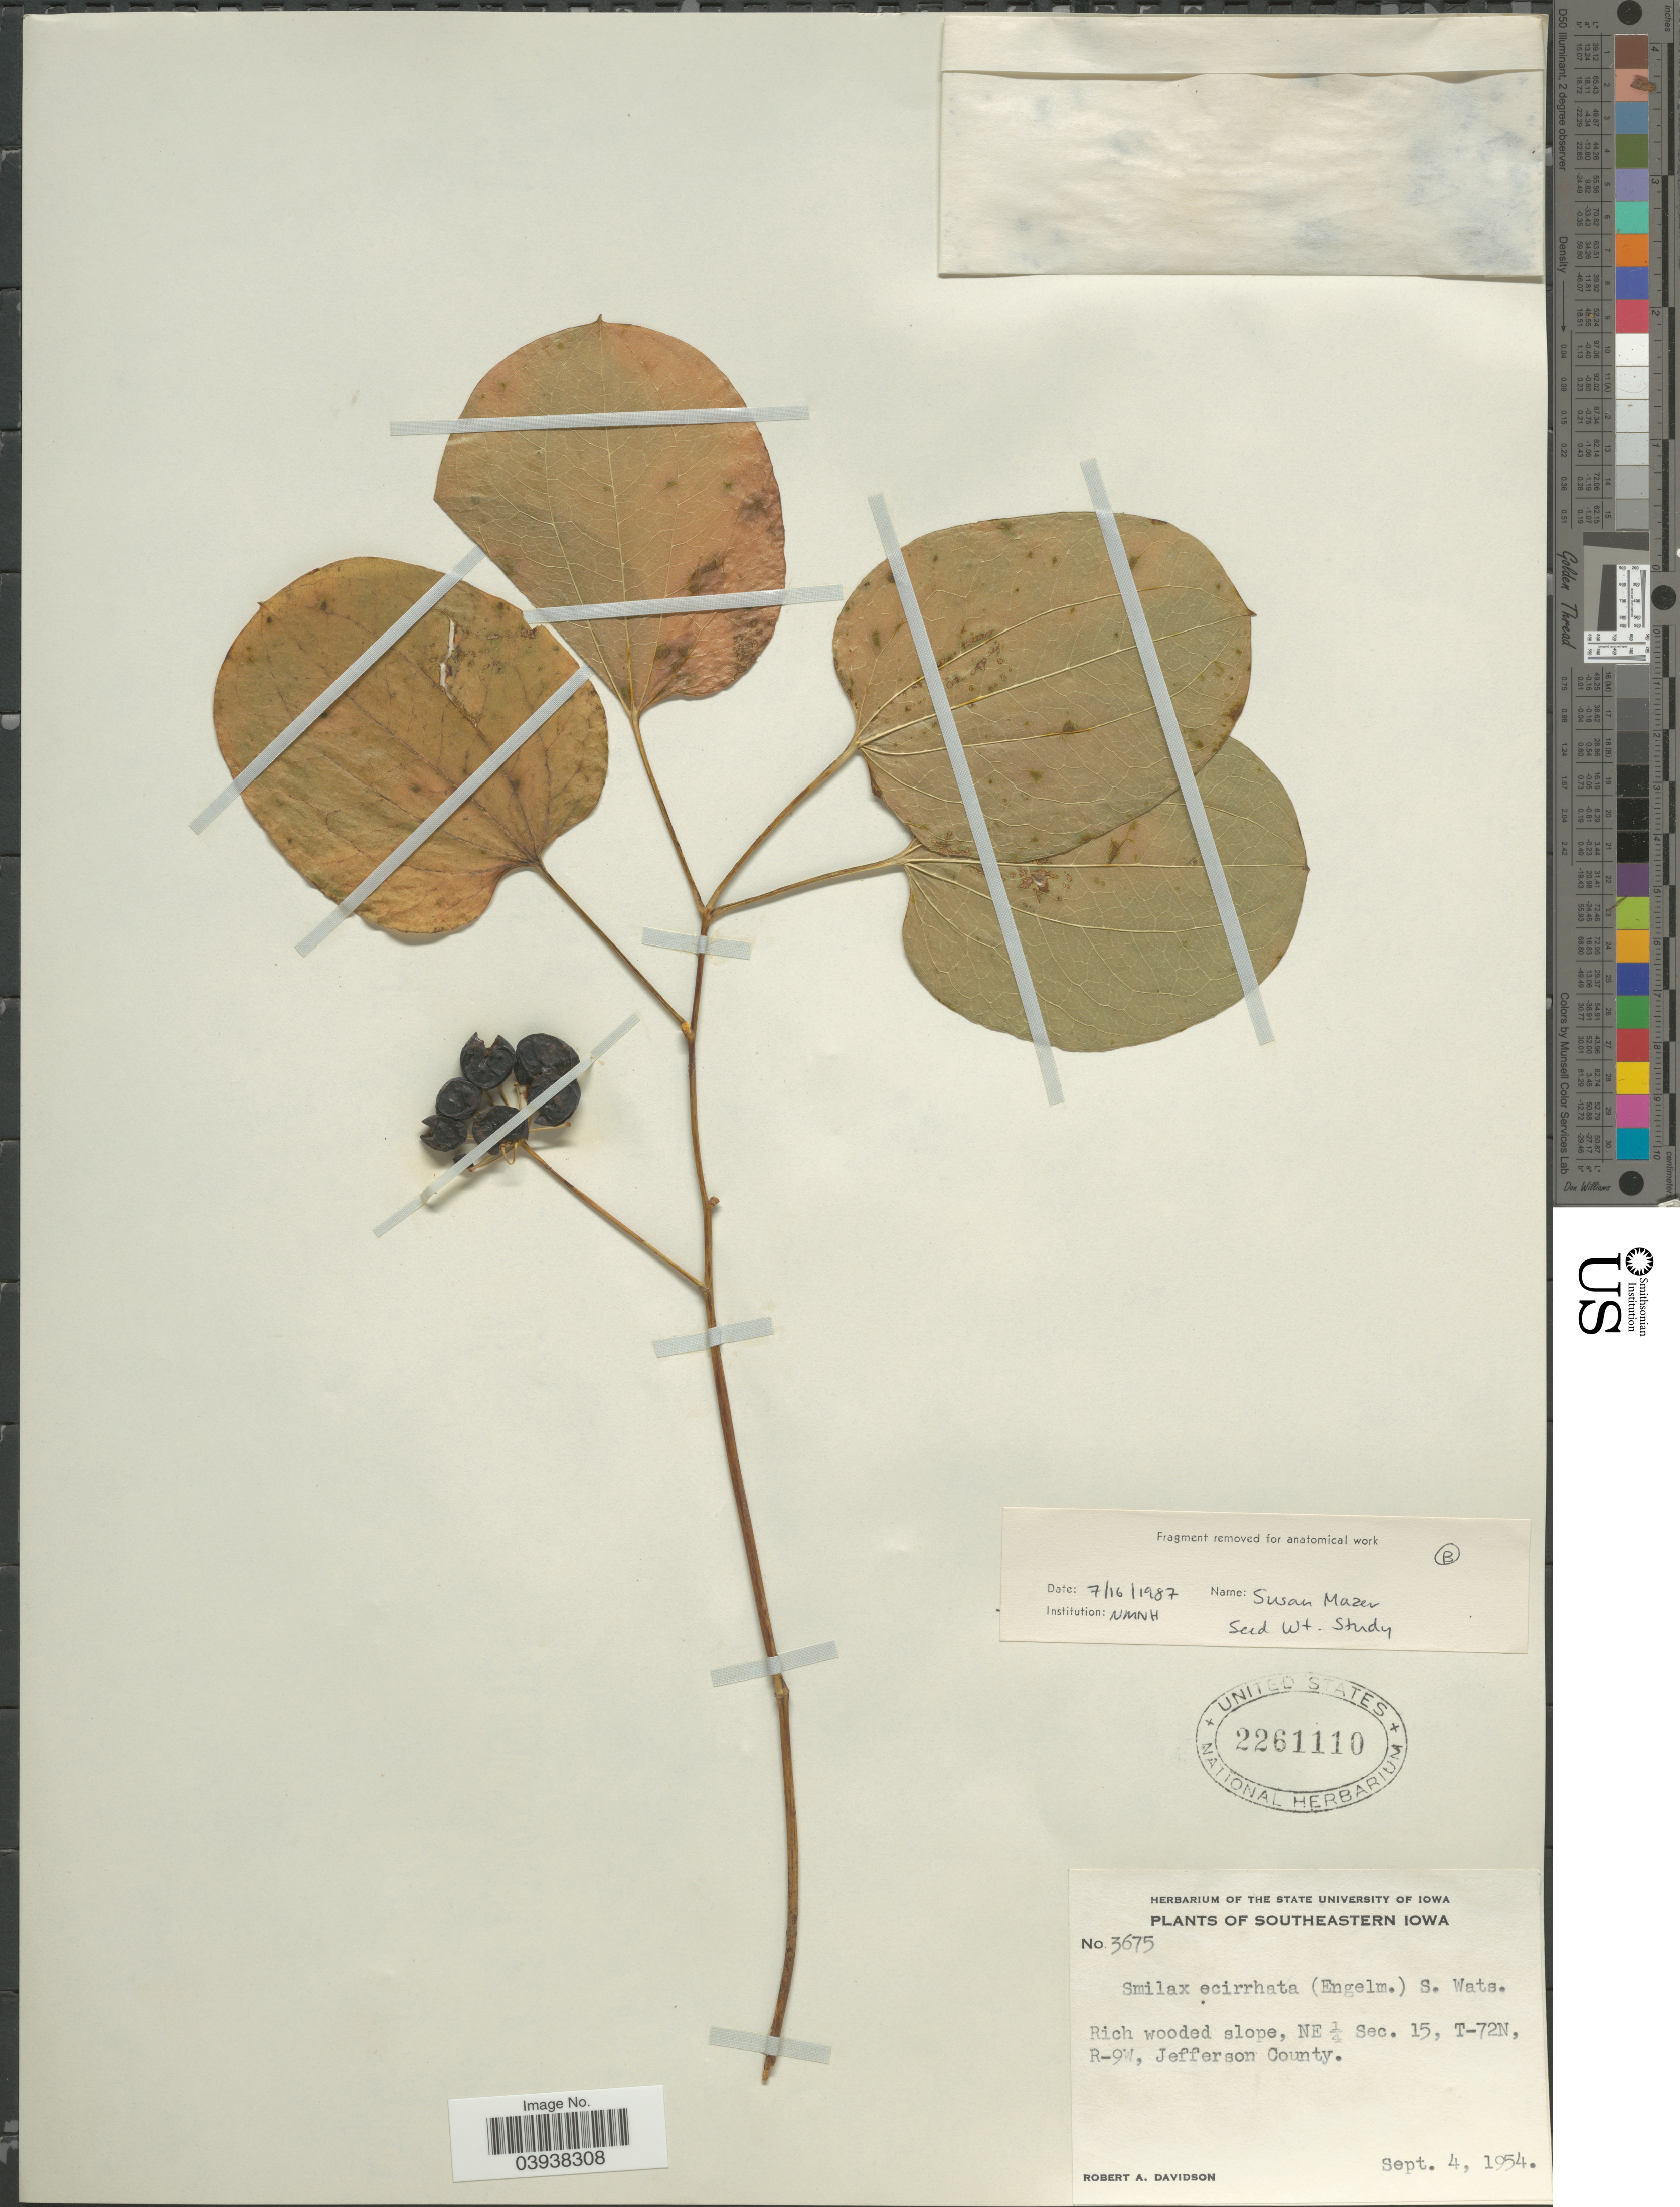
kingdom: Plantae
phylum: Tracheophyta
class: Liliopsida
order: Liliales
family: Smilacaceae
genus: Smilax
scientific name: Smilax ecirrhata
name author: (Engelm. ex Kunth) S. Watson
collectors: R. A. Davidson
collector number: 3675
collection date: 1954-09-04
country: United States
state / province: Iowa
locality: Southeastern Iowa. Rich wooded slope, NE ¼ Sec. 15, T-72N, R-9W, Jefferson County.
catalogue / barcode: US 2261110